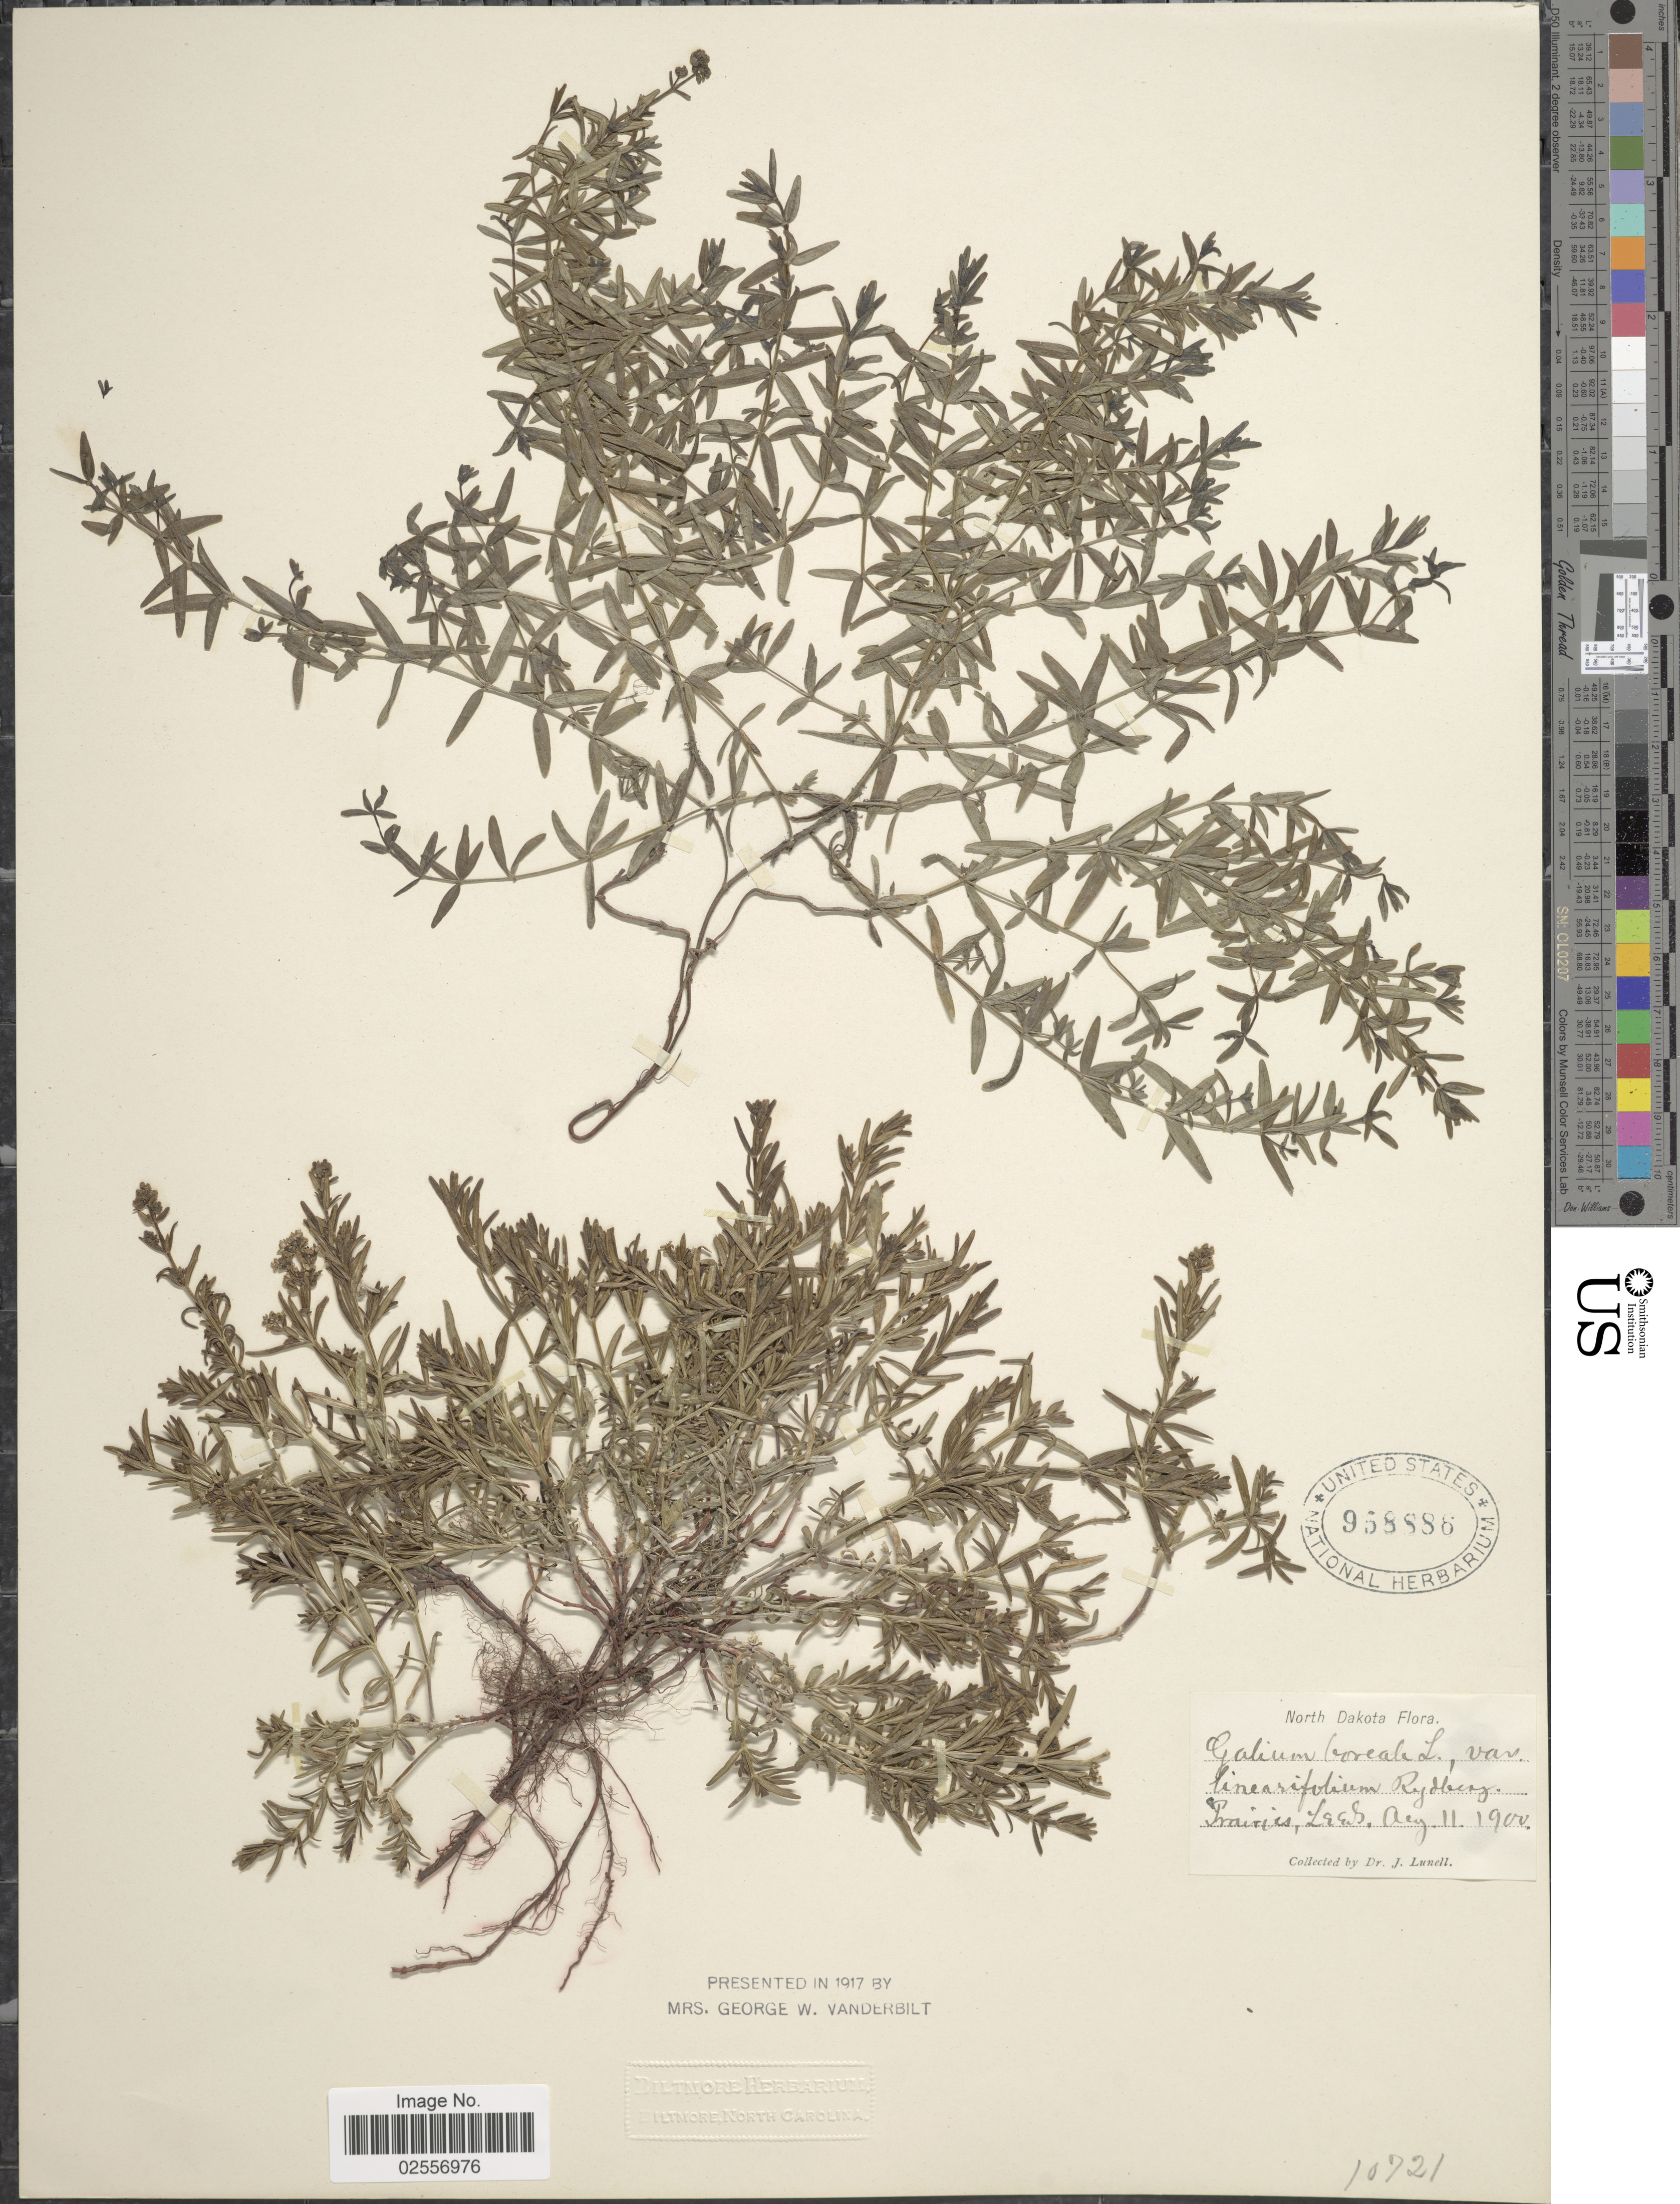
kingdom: Plantae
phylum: Tracheophyta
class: Magnoliopsida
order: Gentianales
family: Rubiaceae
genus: Galium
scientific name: Galium boreale L.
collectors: J. Lunell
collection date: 1900-08-11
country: United States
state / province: North Dakota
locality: Leeds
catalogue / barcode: US 958886